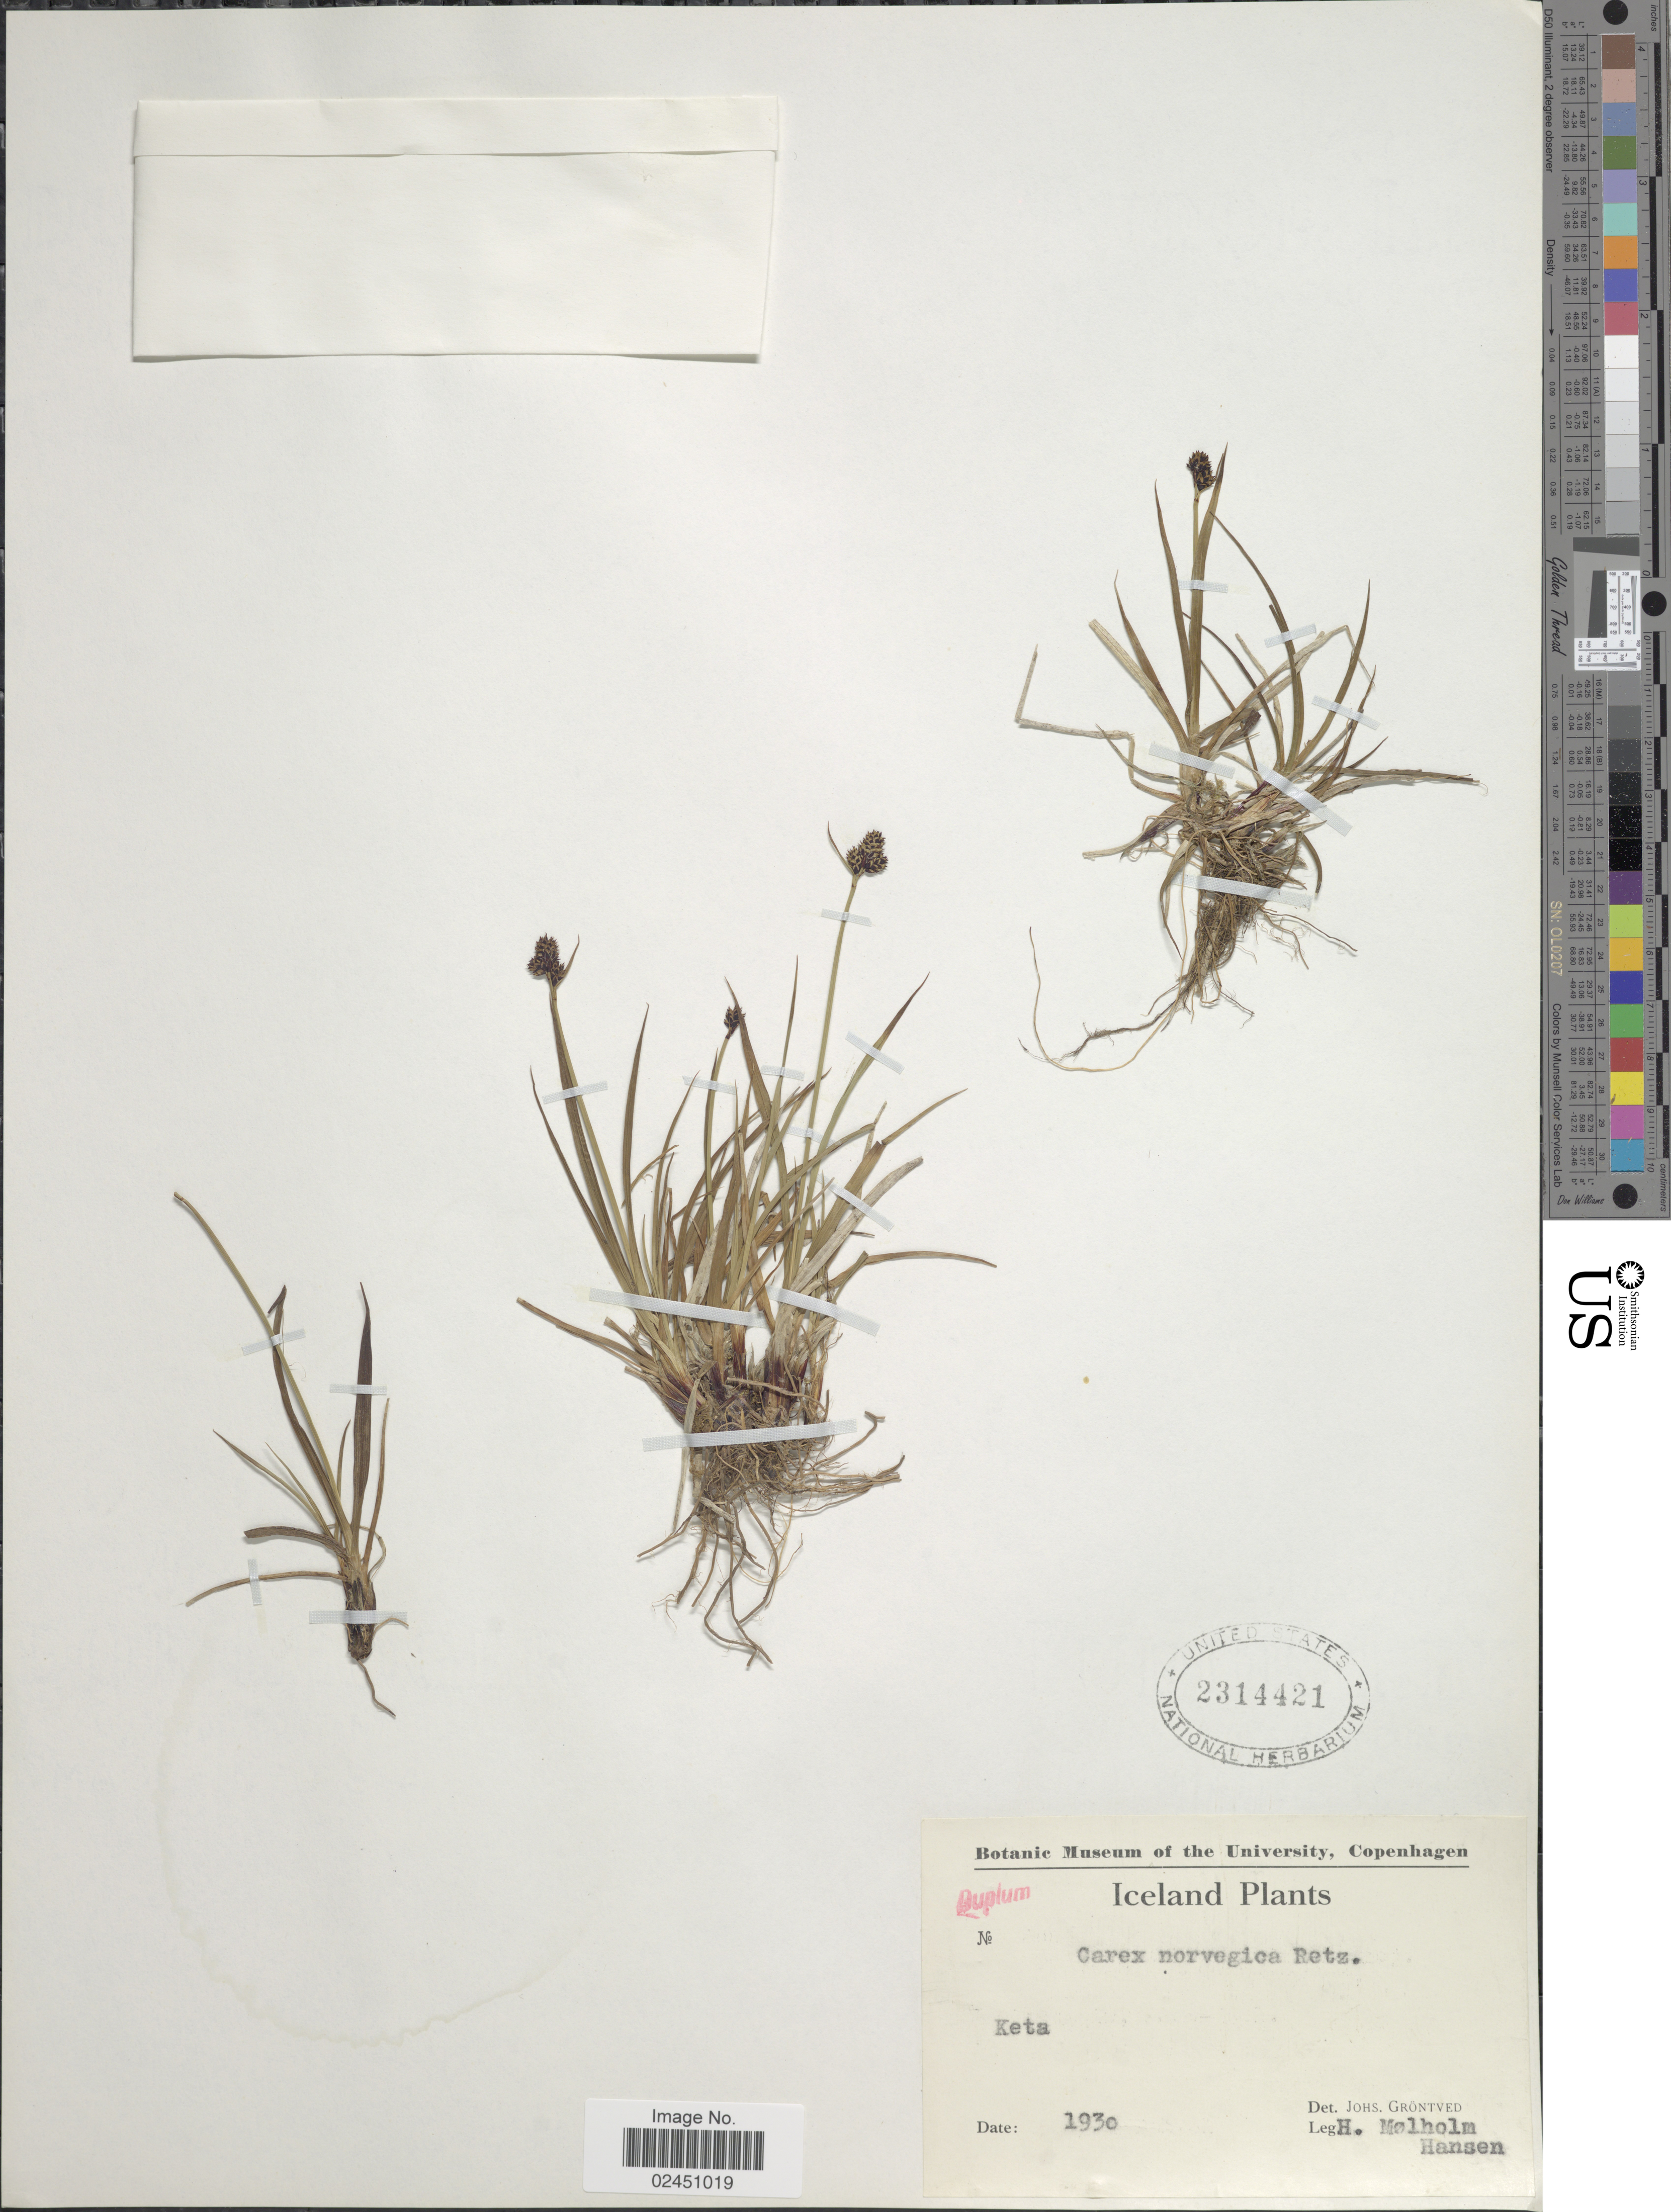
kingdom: Plantae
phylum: Tracheophyta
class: Liliopsida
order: Poales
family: Cyperaceae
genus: Carex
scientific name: Carex norvegica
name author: Retz.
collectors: H. Hansen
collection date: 1930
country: Iceland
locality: Keta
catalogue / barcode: US 2314421